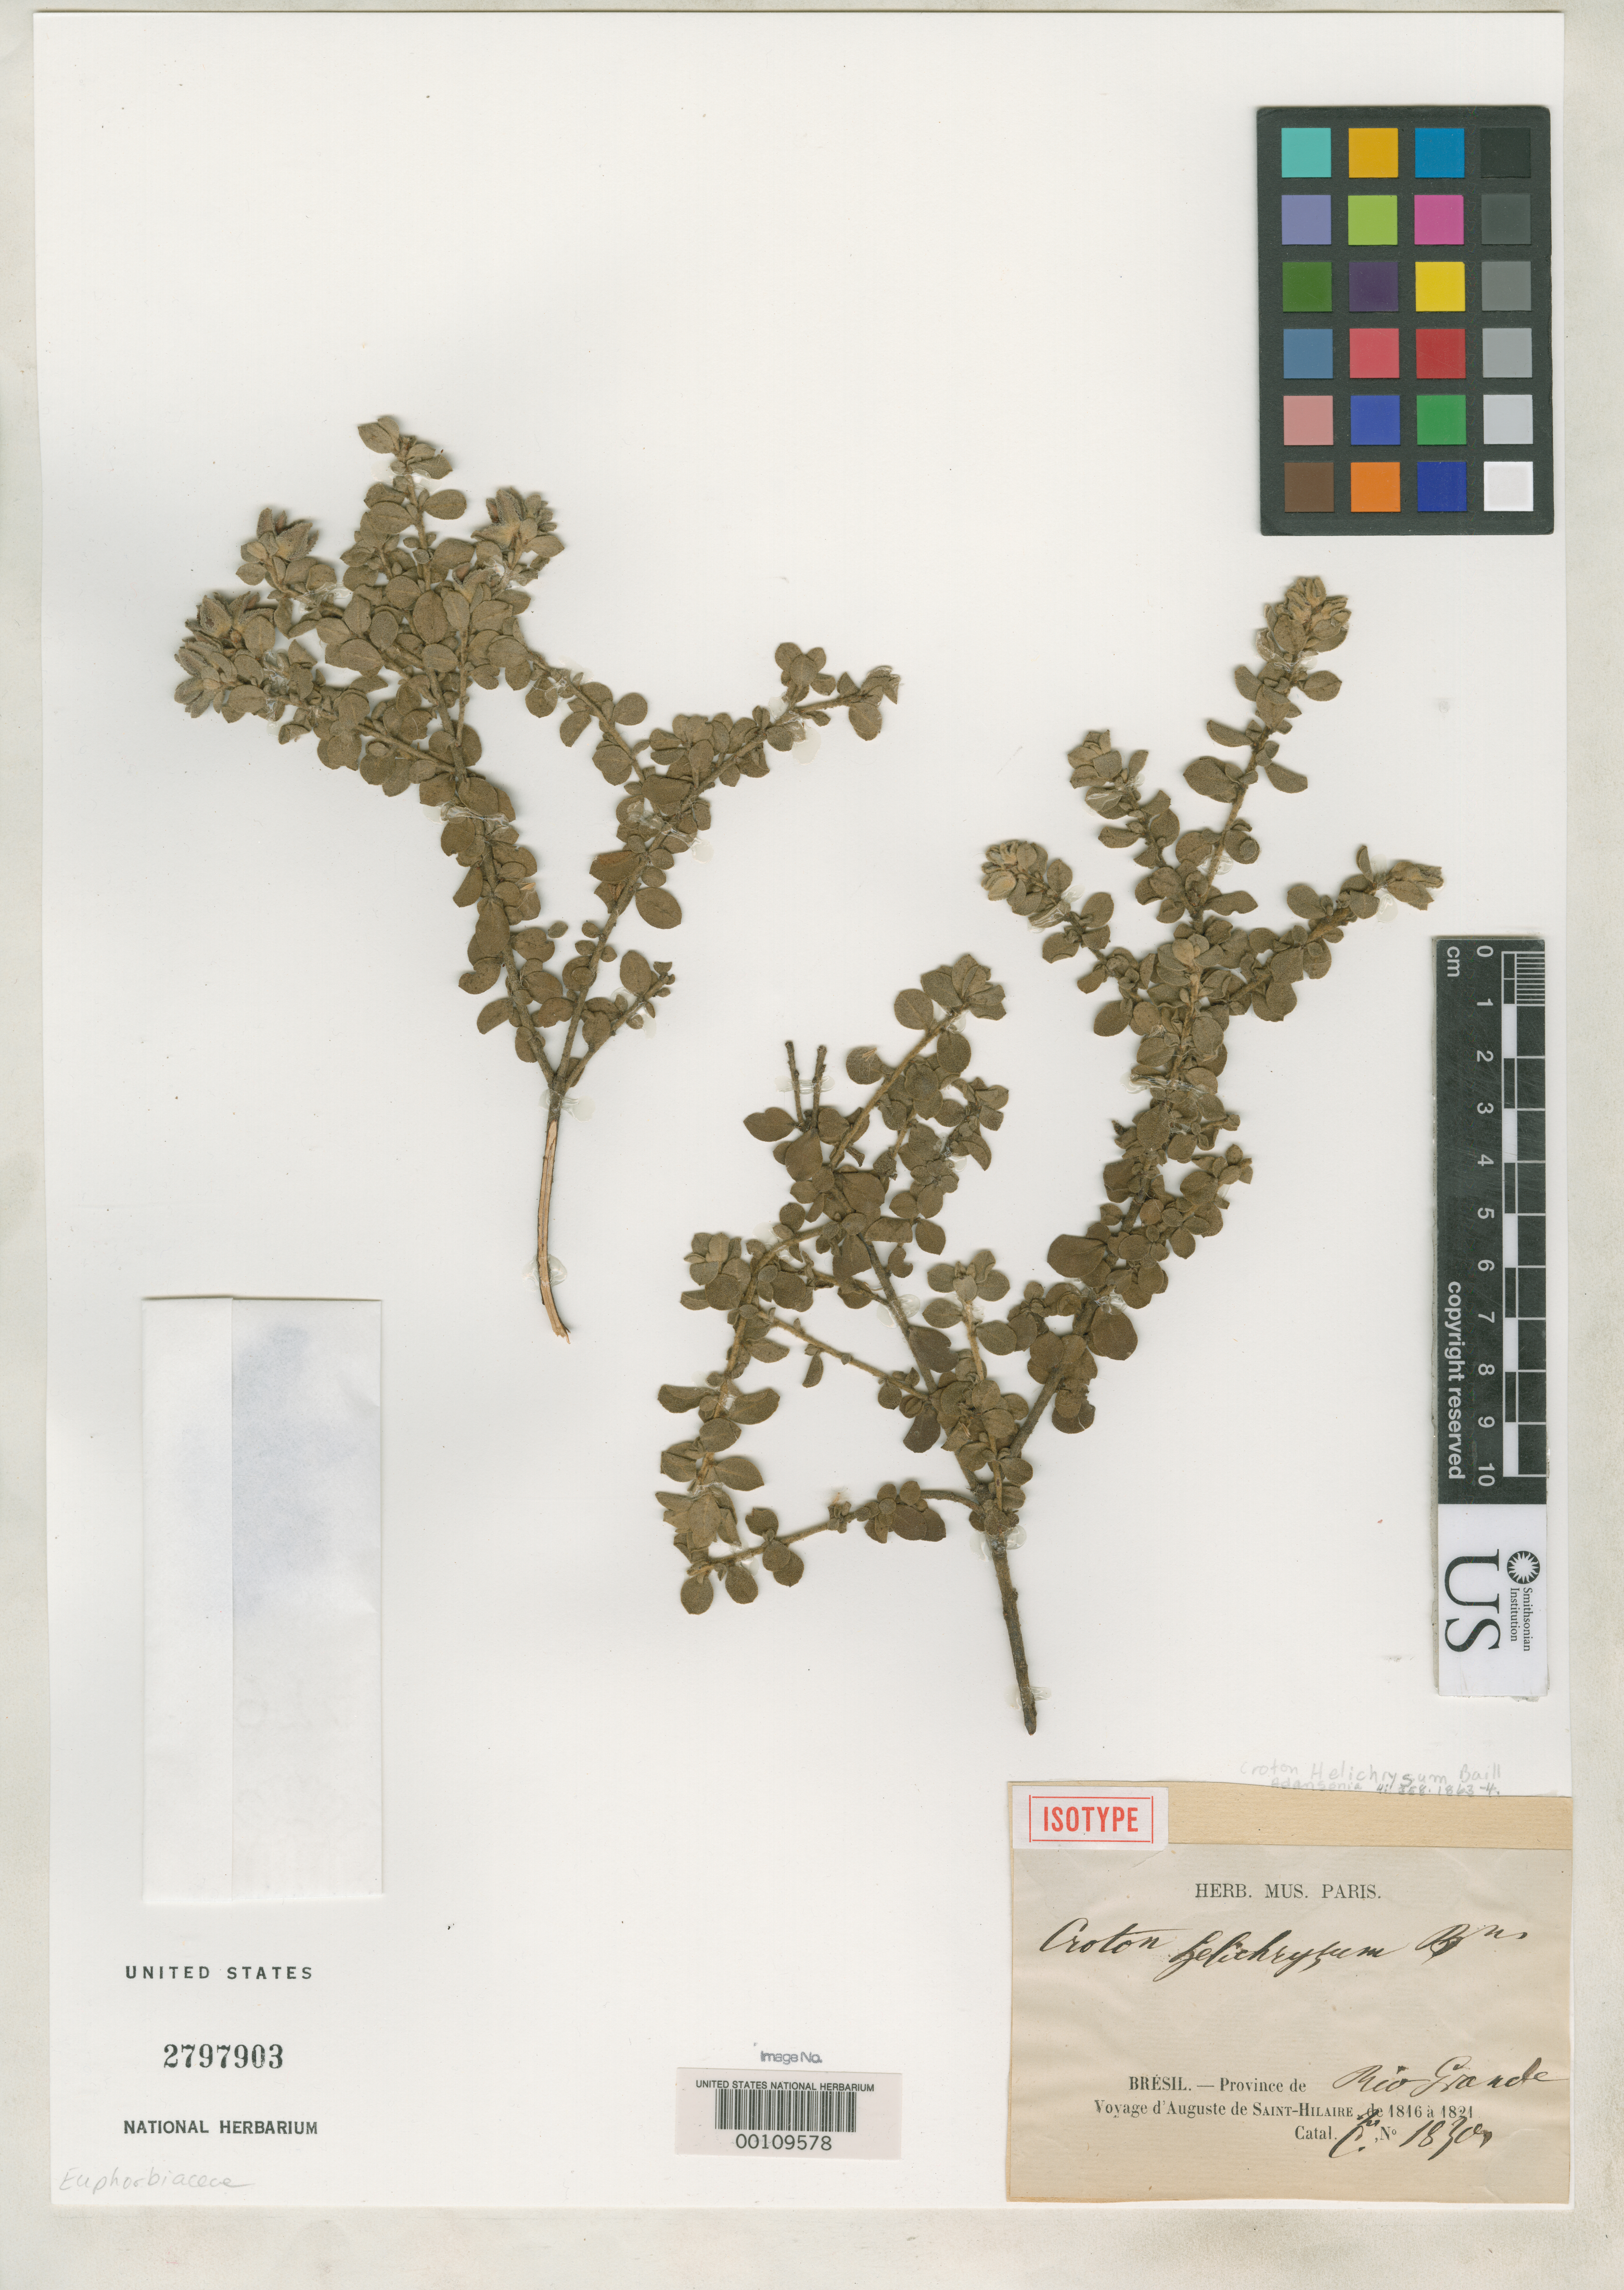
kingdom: Plantae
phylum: Tracheophyta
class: Magnoliopsida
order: Malpighiales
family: Euphorbiaceae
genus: Croton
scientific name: Croton helichrysum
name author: Baill.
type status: Isotype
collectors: A. F. C. P. de Saint-Hilaire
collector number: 1830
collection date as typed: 1816 to -- --- 1821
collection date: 1816/1821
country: Brazil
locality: Rio Grande.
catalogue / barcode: US 2797903